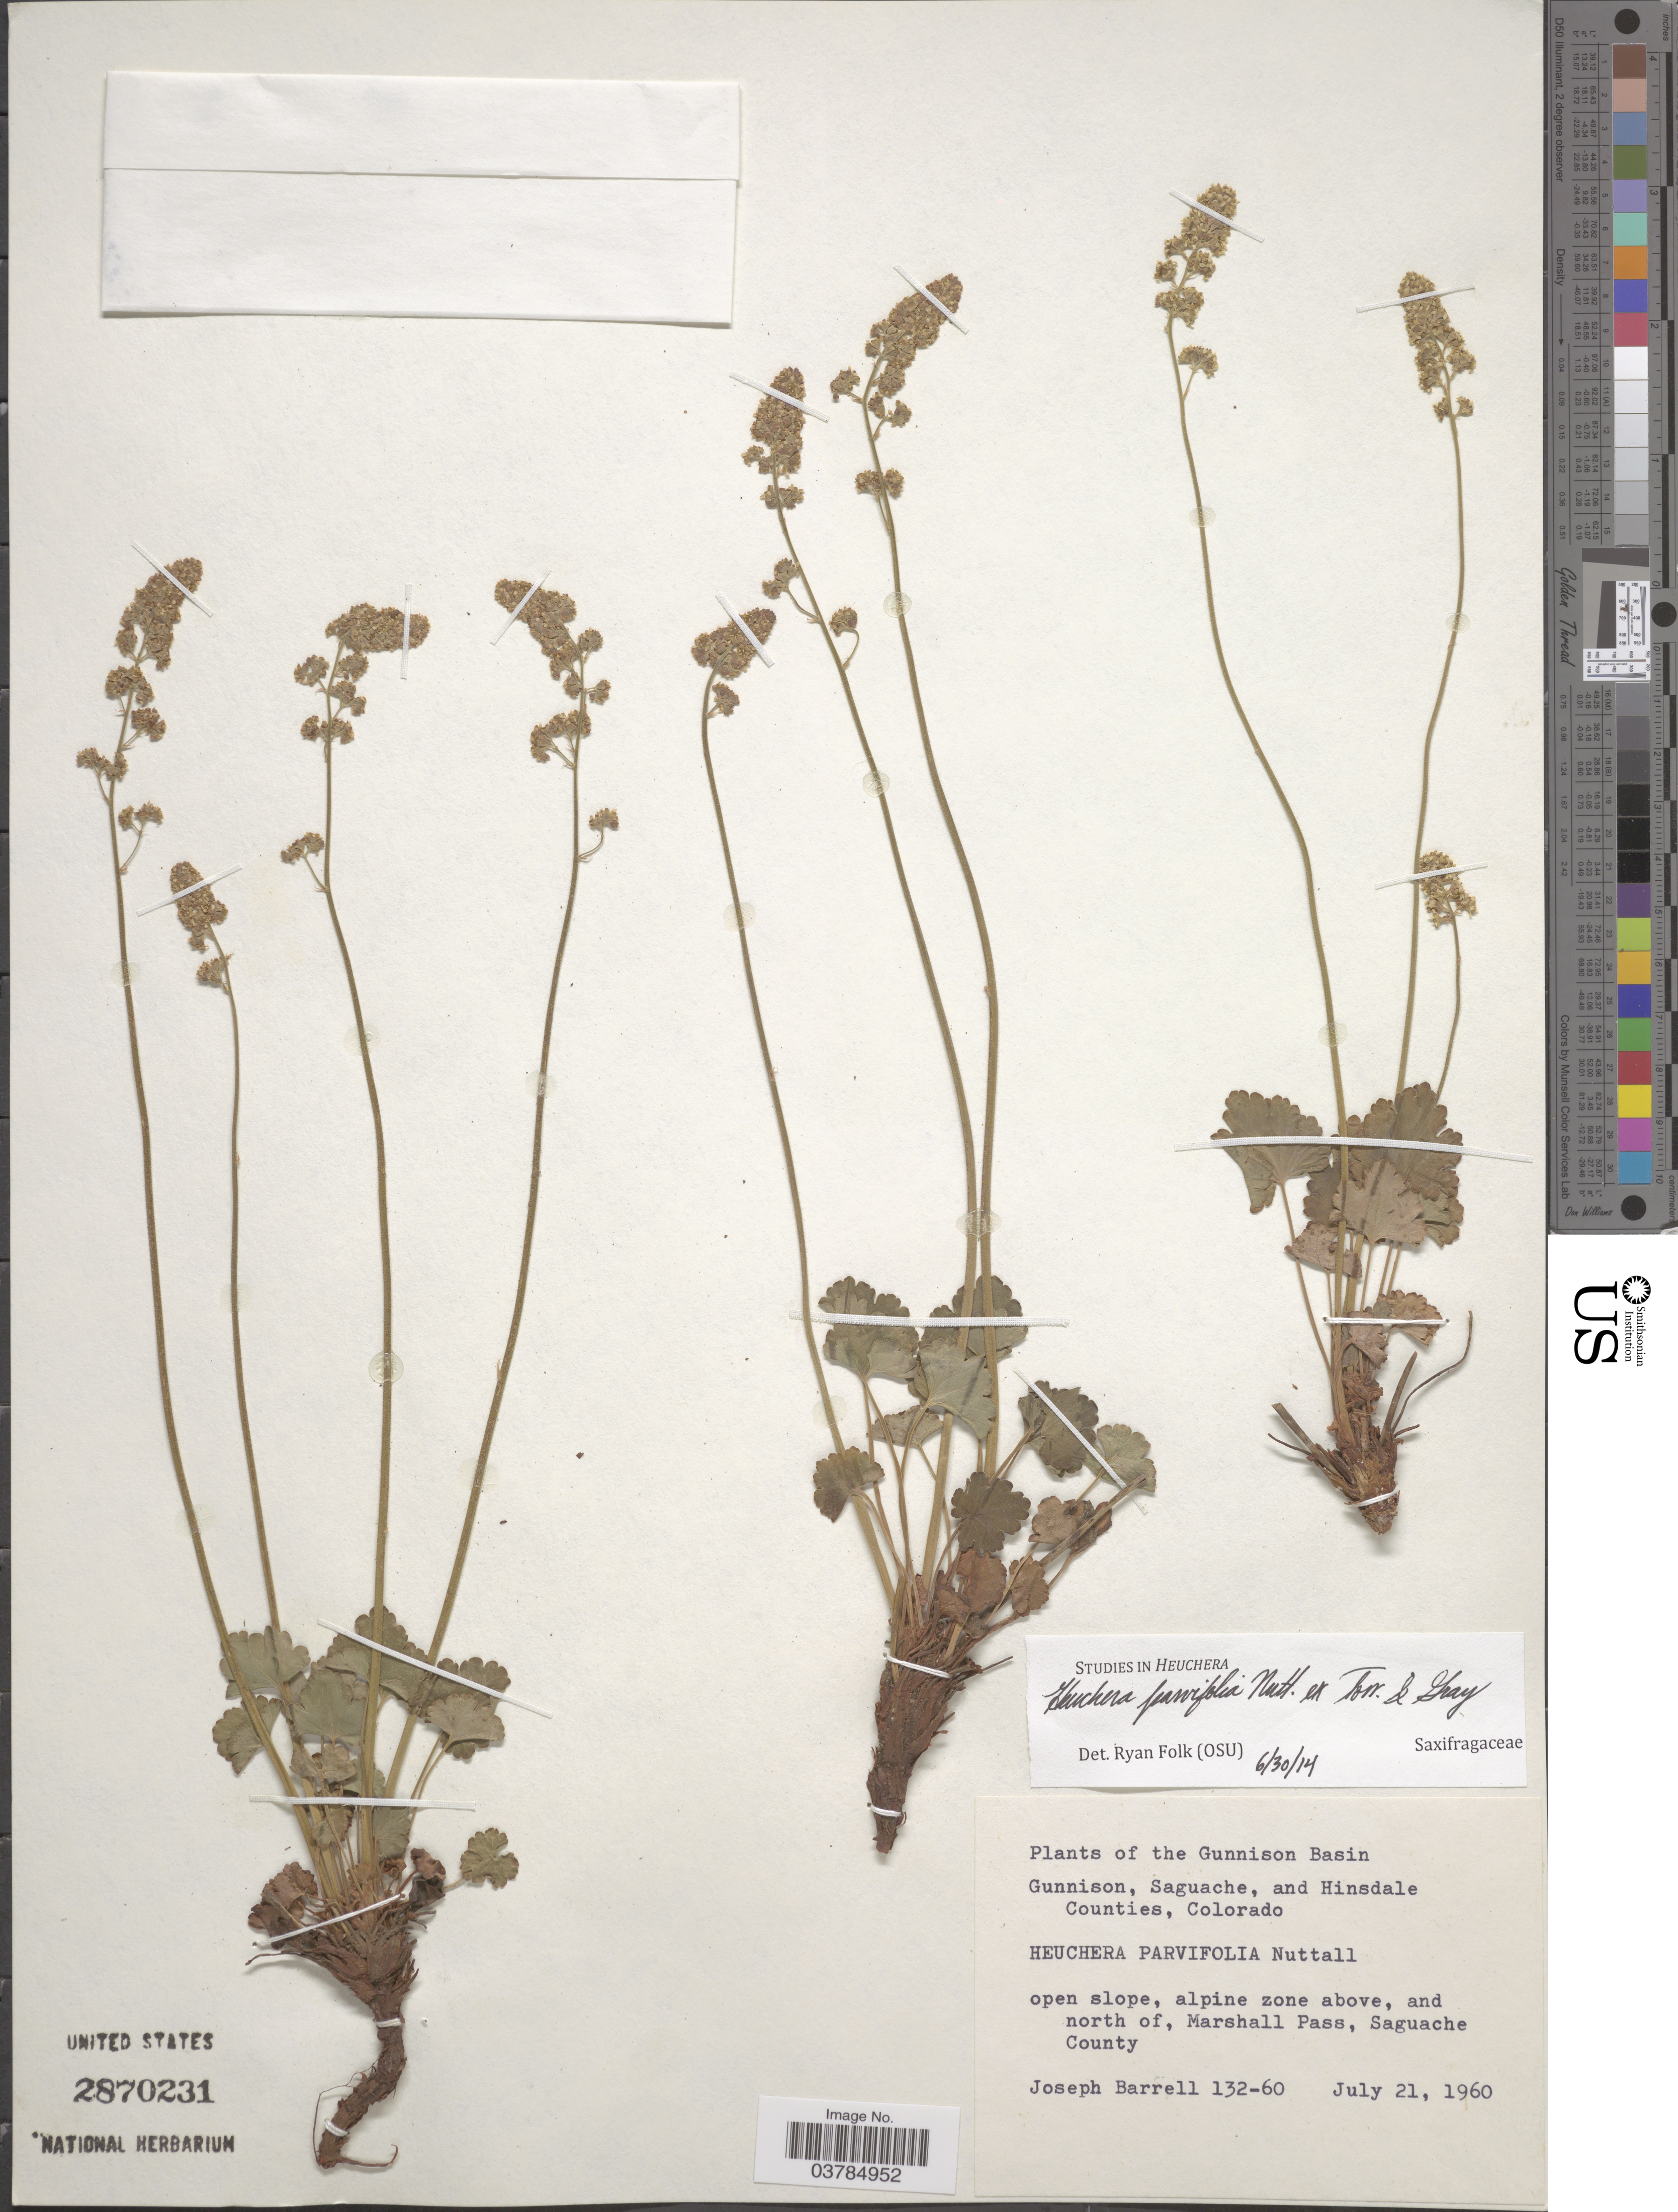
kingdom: Plantae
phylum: Tracheophyta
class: Magnoliopsida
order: Saxifragales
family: Saxifragaceae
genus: Heuchera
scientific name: Heuchera parvifolia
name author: Nutt.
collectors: J. Barrell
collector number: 132-60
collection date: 1960-07-21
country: United States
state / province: Colorado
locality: The Gunnison Basin. Open slope, alpine zone above, and north of, Marshall Pass, Saguache County.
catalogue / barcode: US 2870231